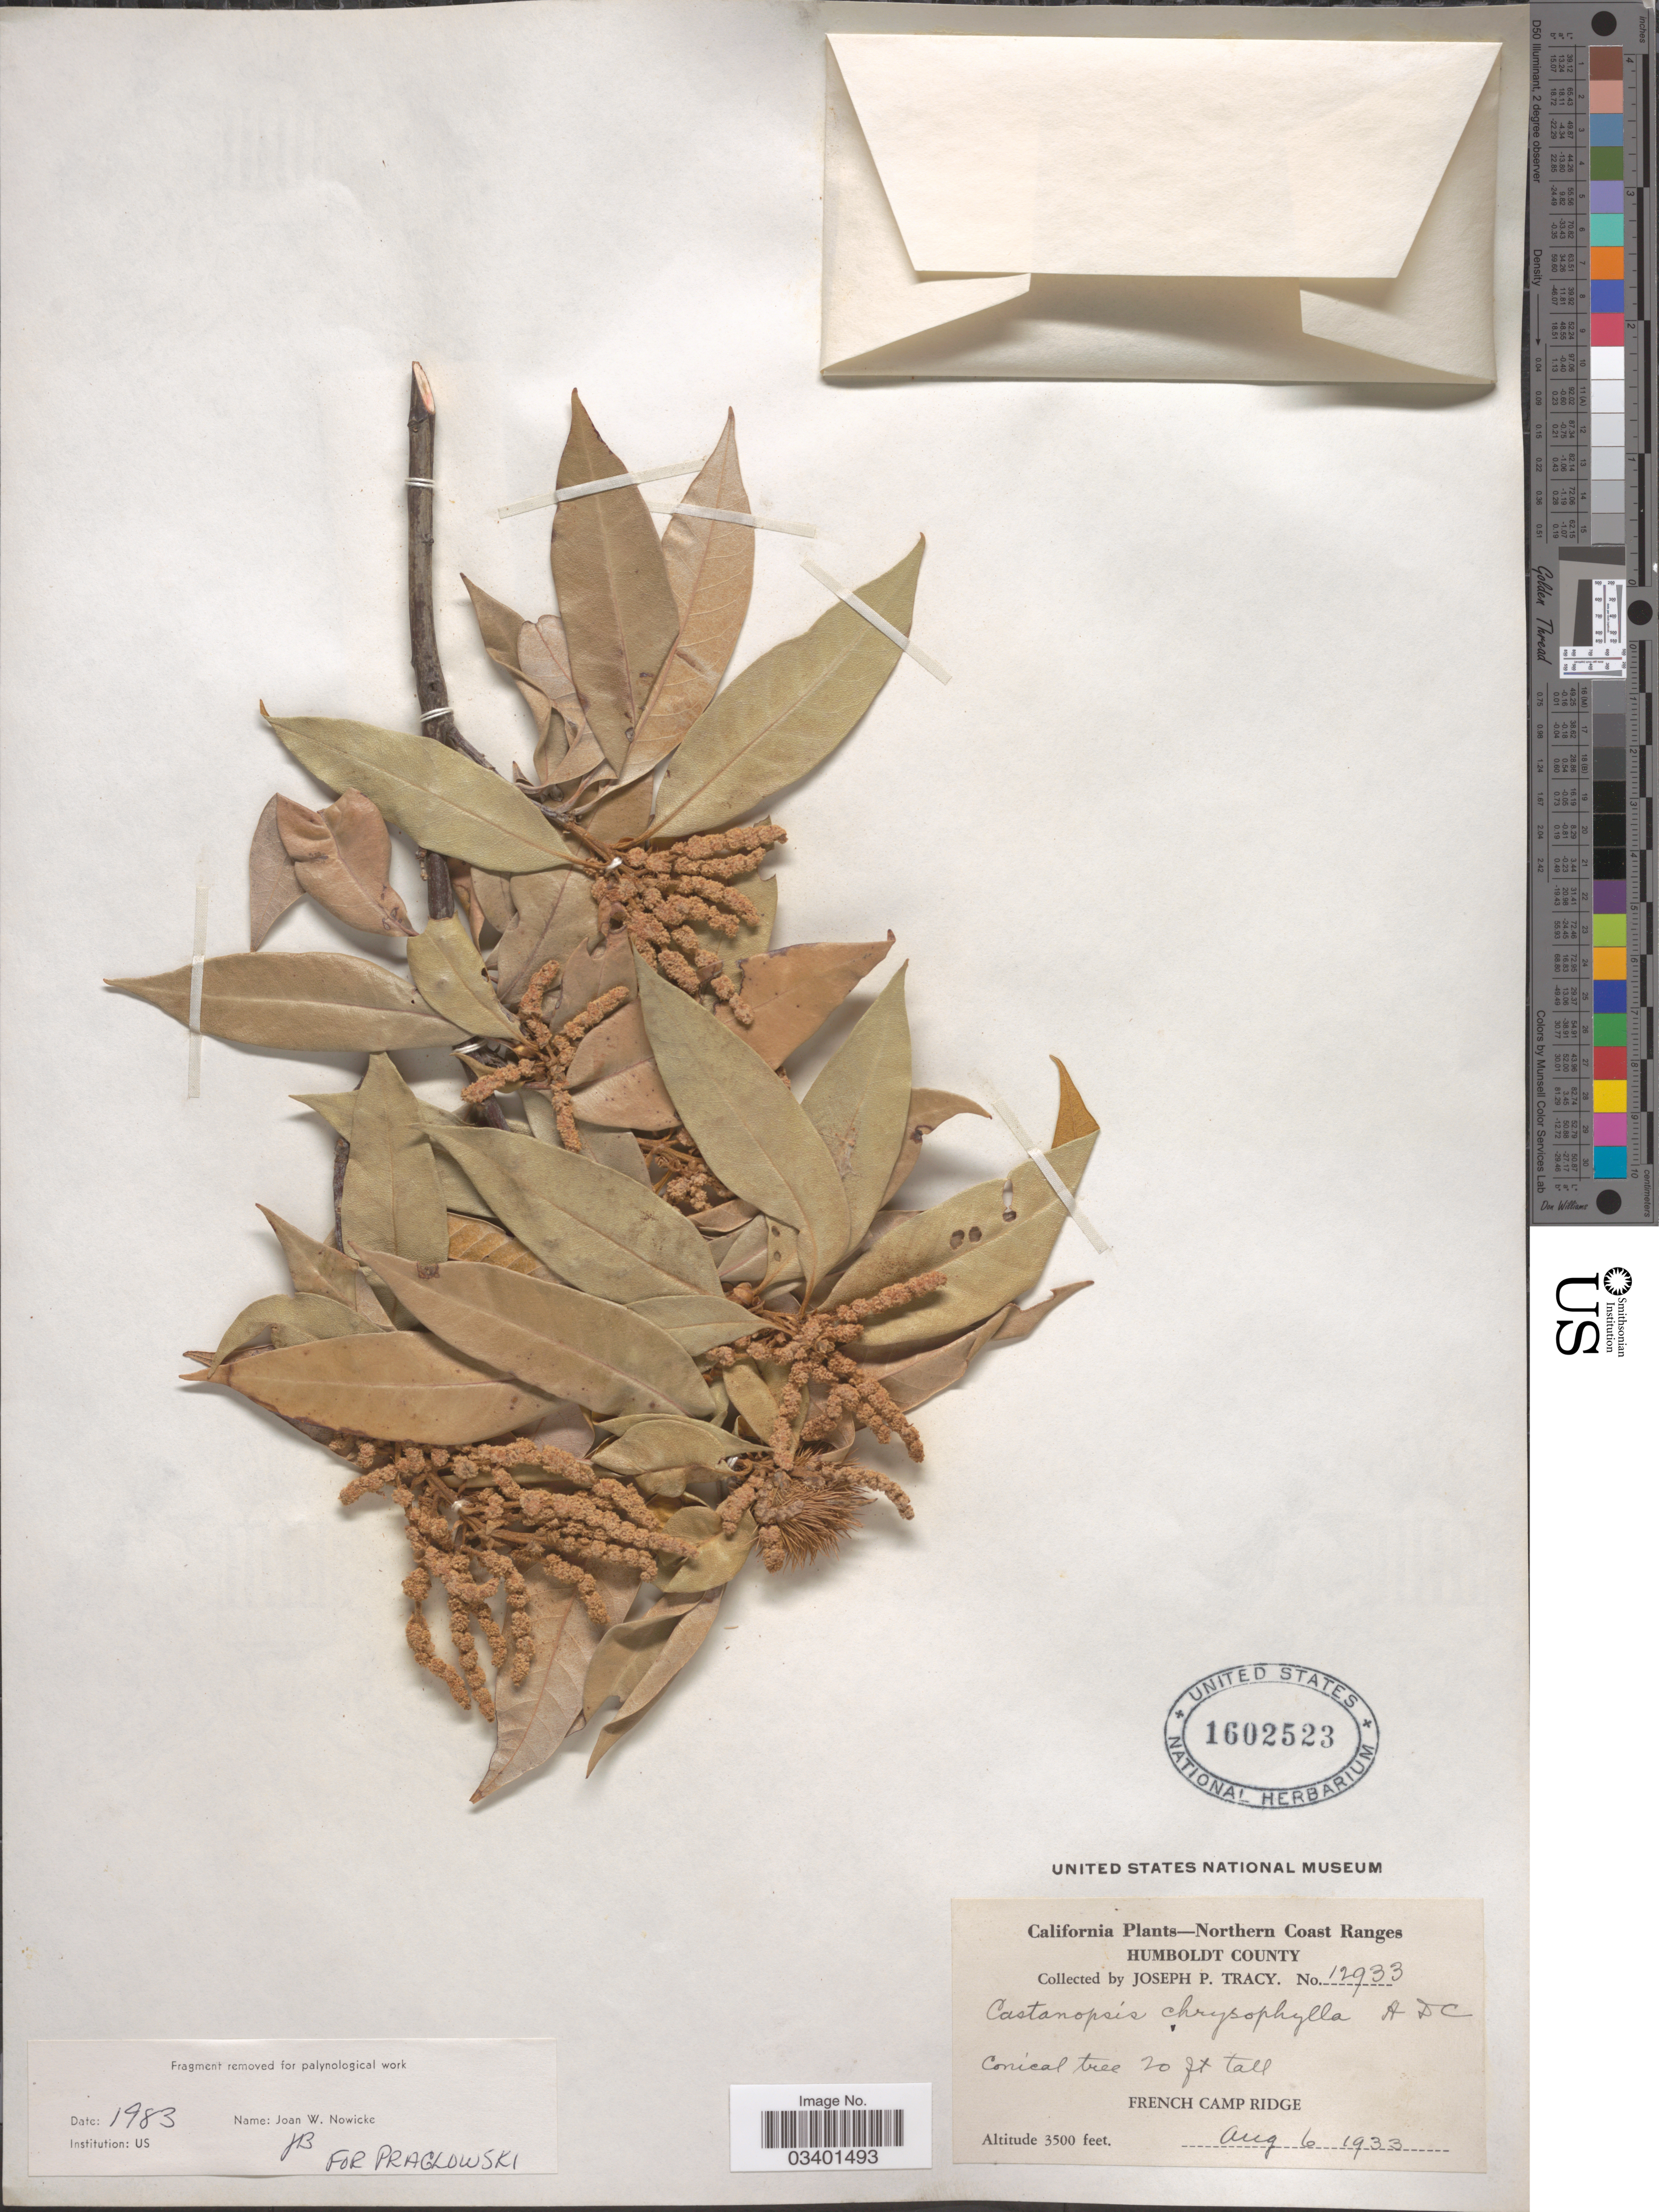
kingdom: Plantae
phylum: Tracheophyta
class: Magnoliopsida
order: Fagales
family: Fagaceae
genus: Chrysolepis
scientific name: Chrysolepis chrysophylla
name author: (Douglas ex Hook.) Hjelmq.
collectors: J. Tracy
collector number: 12933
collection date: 1933-08-06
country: United States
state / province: California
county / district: Humboldt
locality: Northern Coast Ranges. Humboldt County. French Camp Ridge.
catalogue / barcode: US 1602523